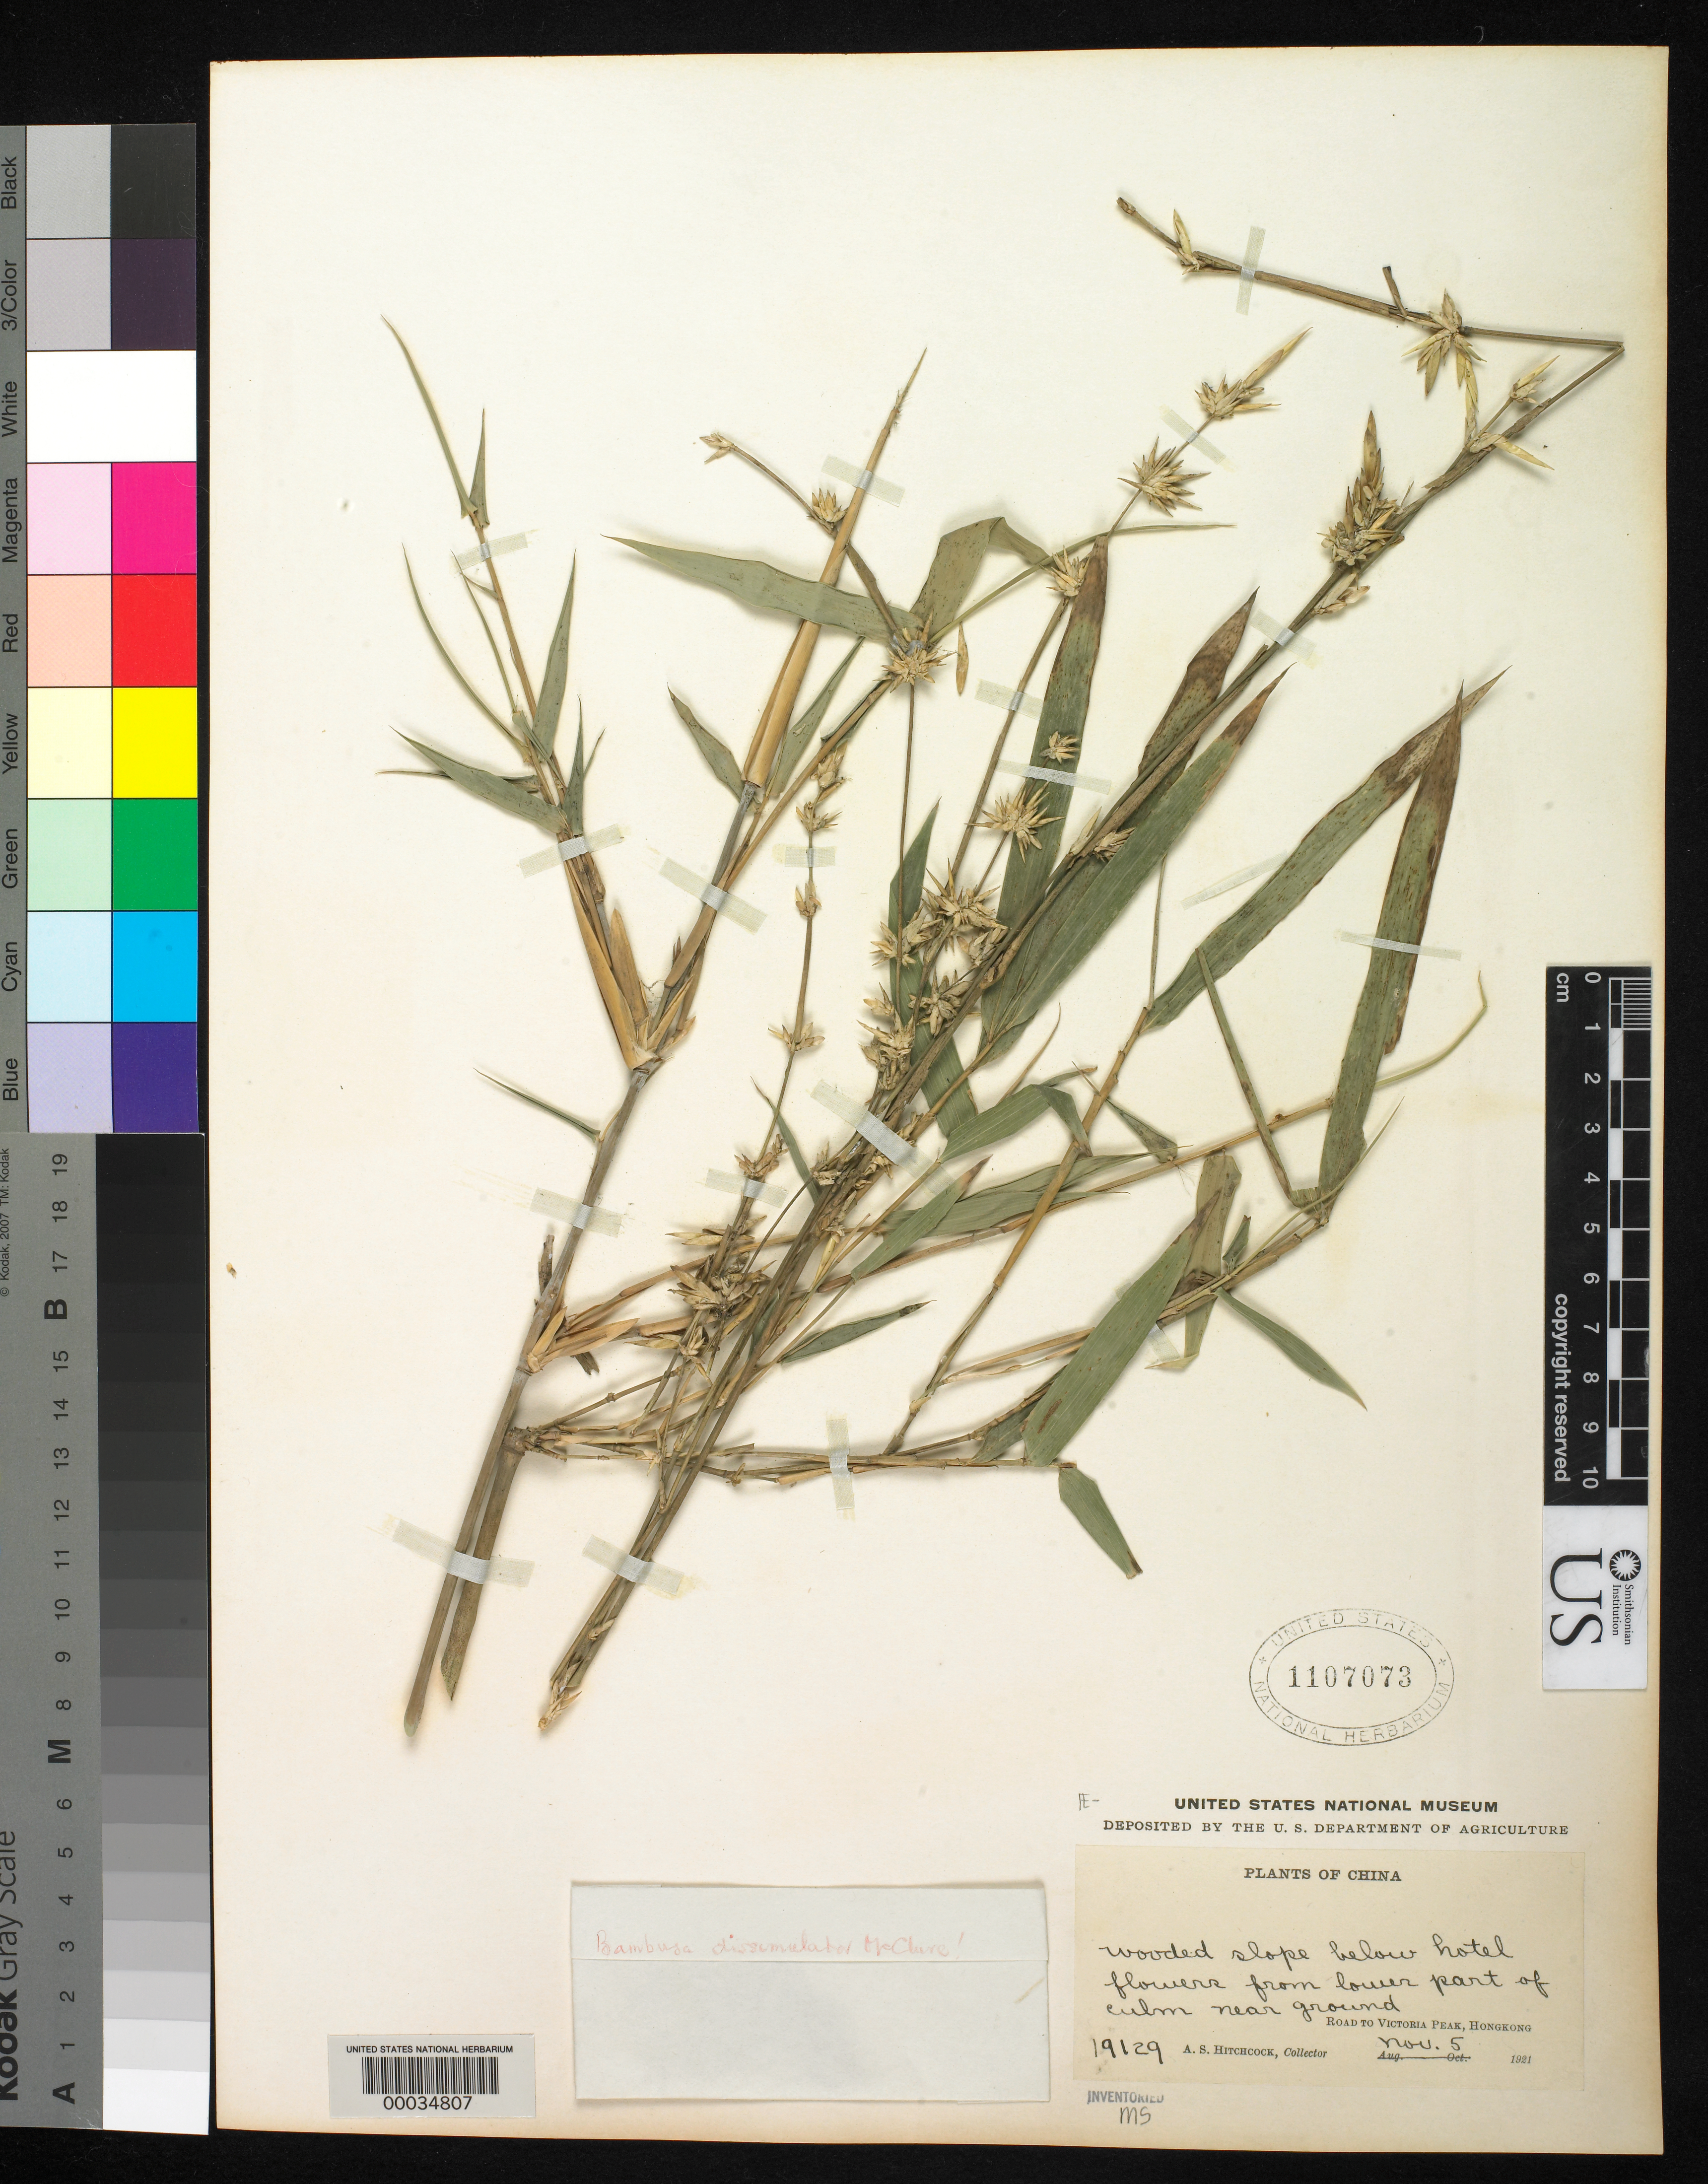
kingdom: Plantae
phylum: Tracheophyta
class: Liliopsida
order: Poales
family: Poaceae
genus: Bambusa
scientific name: Bambusa dissimulator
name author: McClure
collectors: A. S. Hitchcock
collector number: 19129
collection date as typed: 05 Nov 1921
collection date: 1921-11-05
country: China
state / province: Hong Kong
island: Hong Kong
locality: Victoria peak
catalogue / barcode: US 1107073